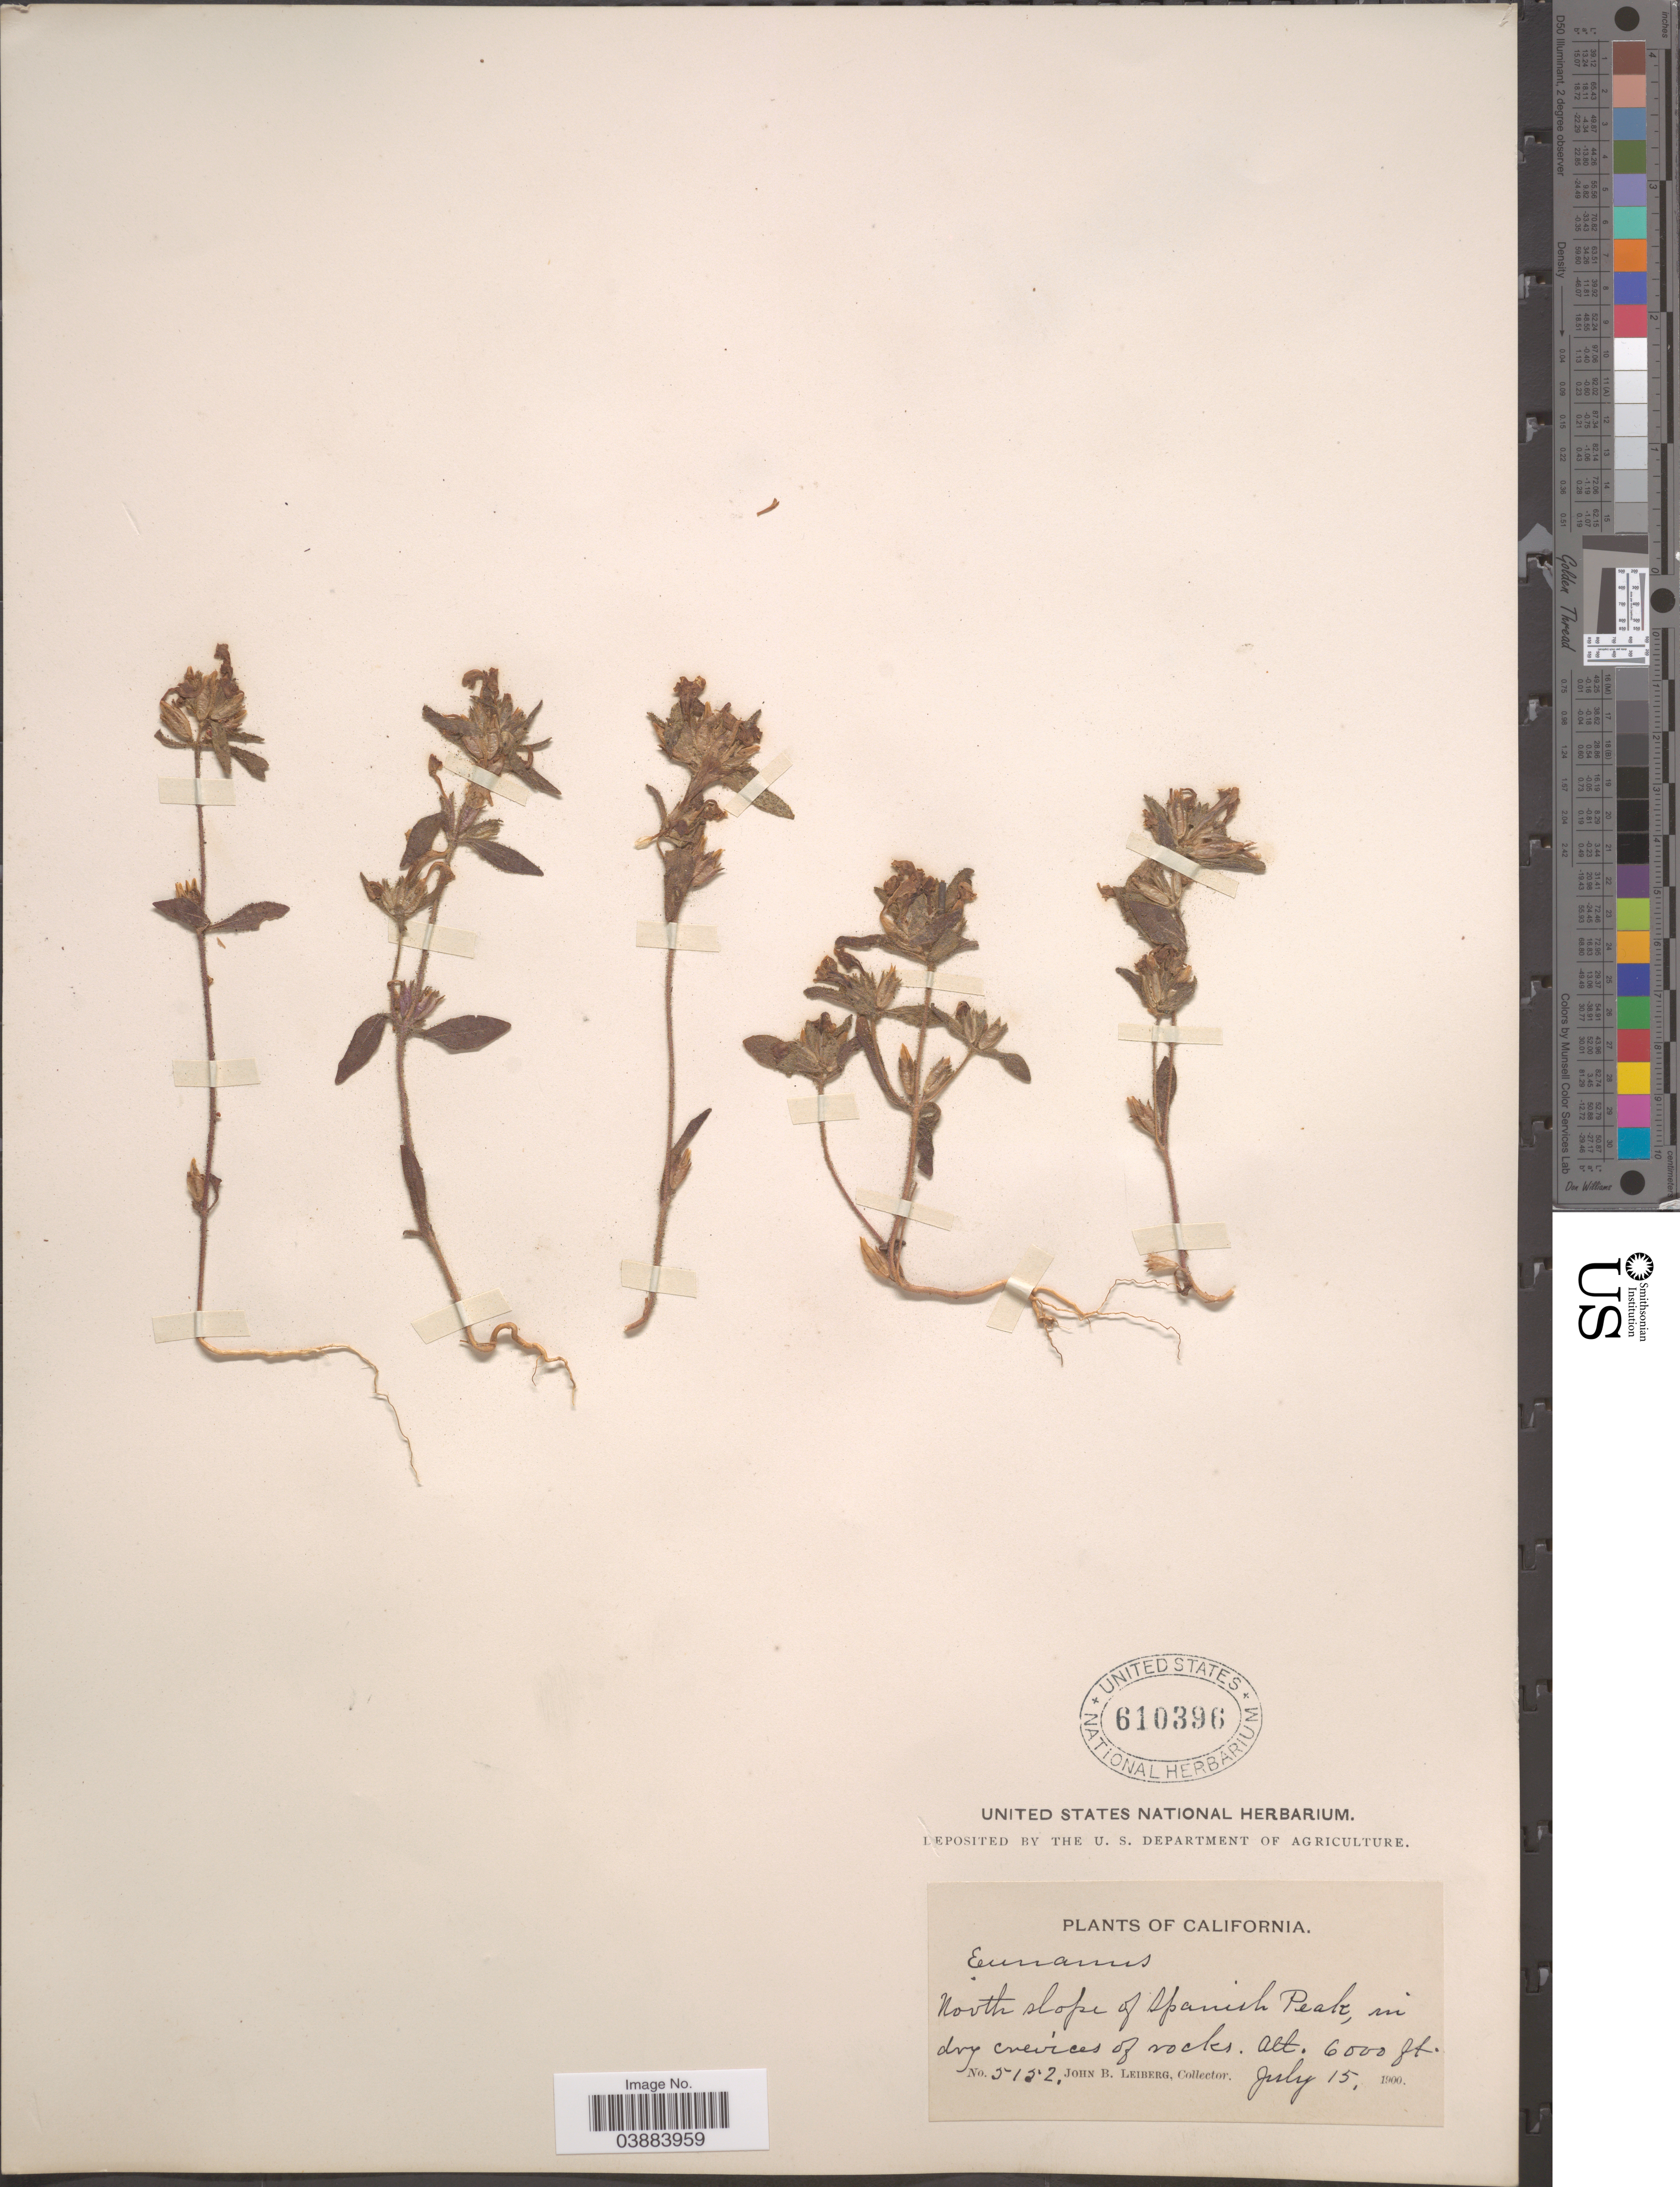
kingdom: Plantae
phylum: Tracheophyta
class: Magnoliopsida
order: Lamiales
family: Phrymaceae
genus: Eunanus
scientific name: Eunanus rattanii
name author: Greene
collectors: J. B. Leiberg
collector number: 5152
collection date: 1900-07-15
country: United States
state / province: California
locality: North slope of Spanish Peak.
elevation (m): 1829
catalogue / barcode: US 610396